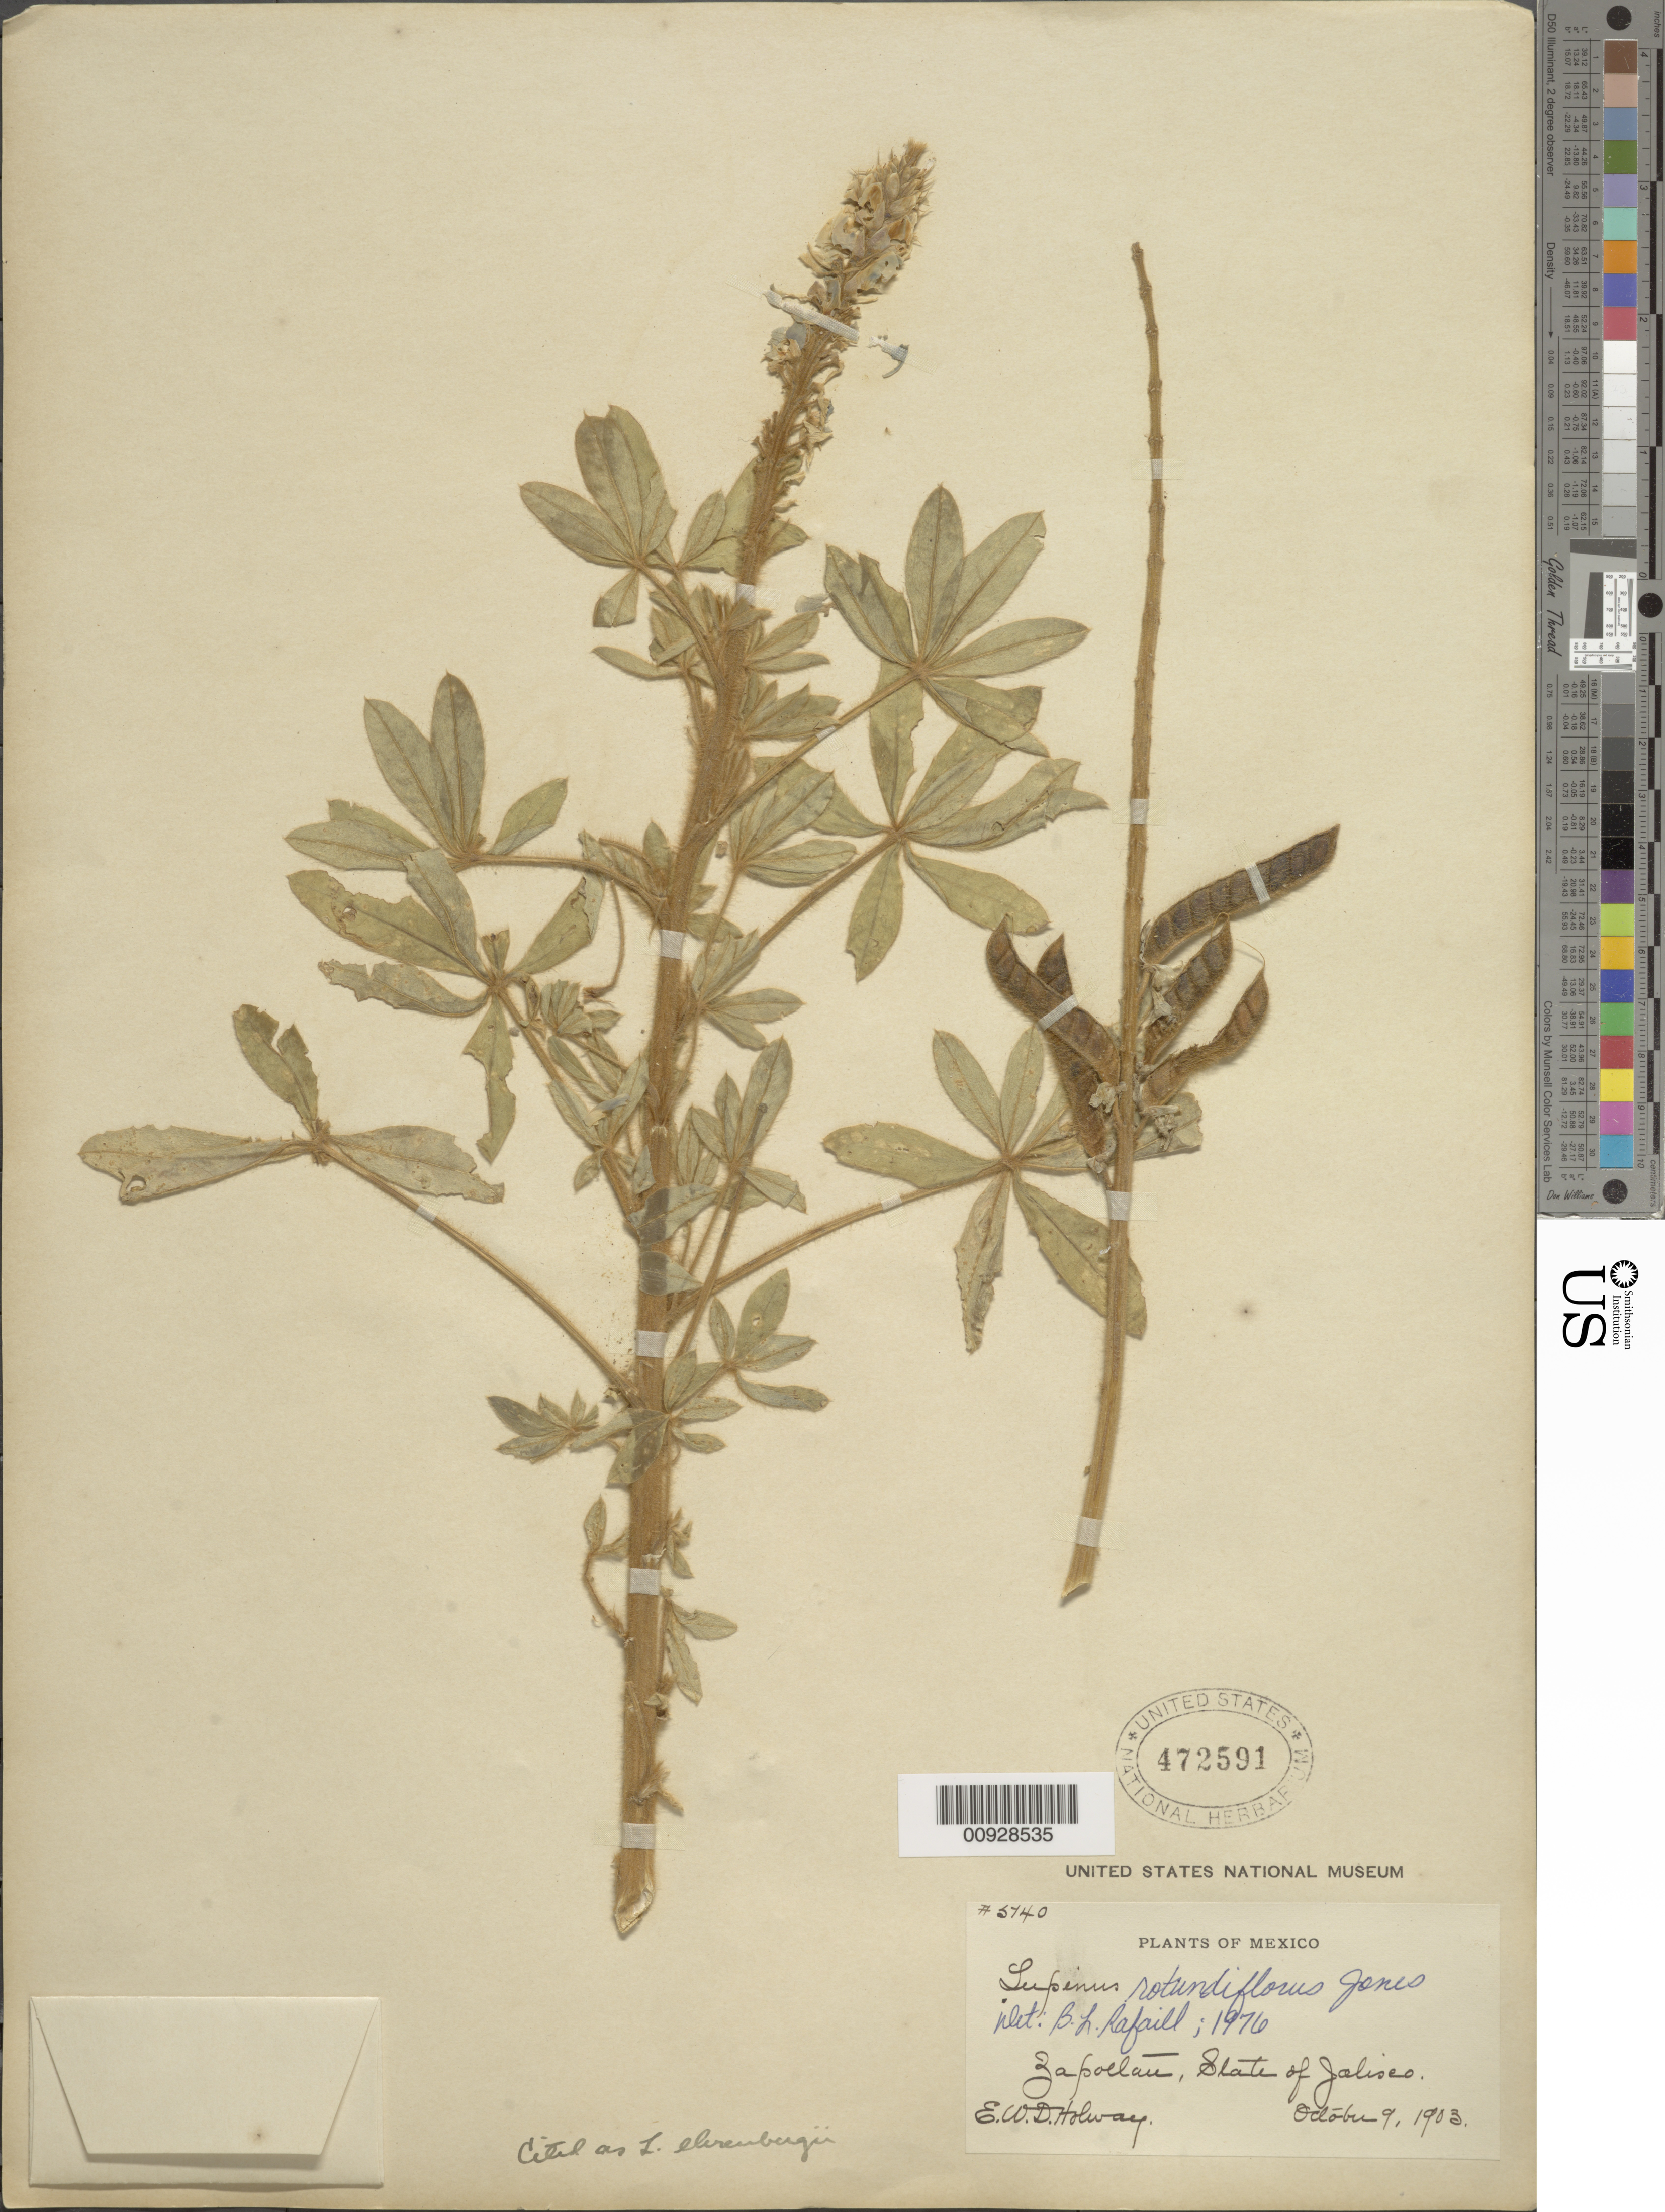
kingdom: Plantae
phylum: Tracheophyta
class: Magnoliopsida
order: Fabales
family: Fabaceae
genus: Lupinus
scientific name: Lupinus rotundiflorus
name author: M.E. Jones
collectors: E. W. D. Holway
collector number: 5140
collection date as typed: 09 Oct 1903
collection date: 1903-10-09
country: Mexico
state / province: Jalisco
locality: Zapotlan.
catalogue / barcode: US 472591